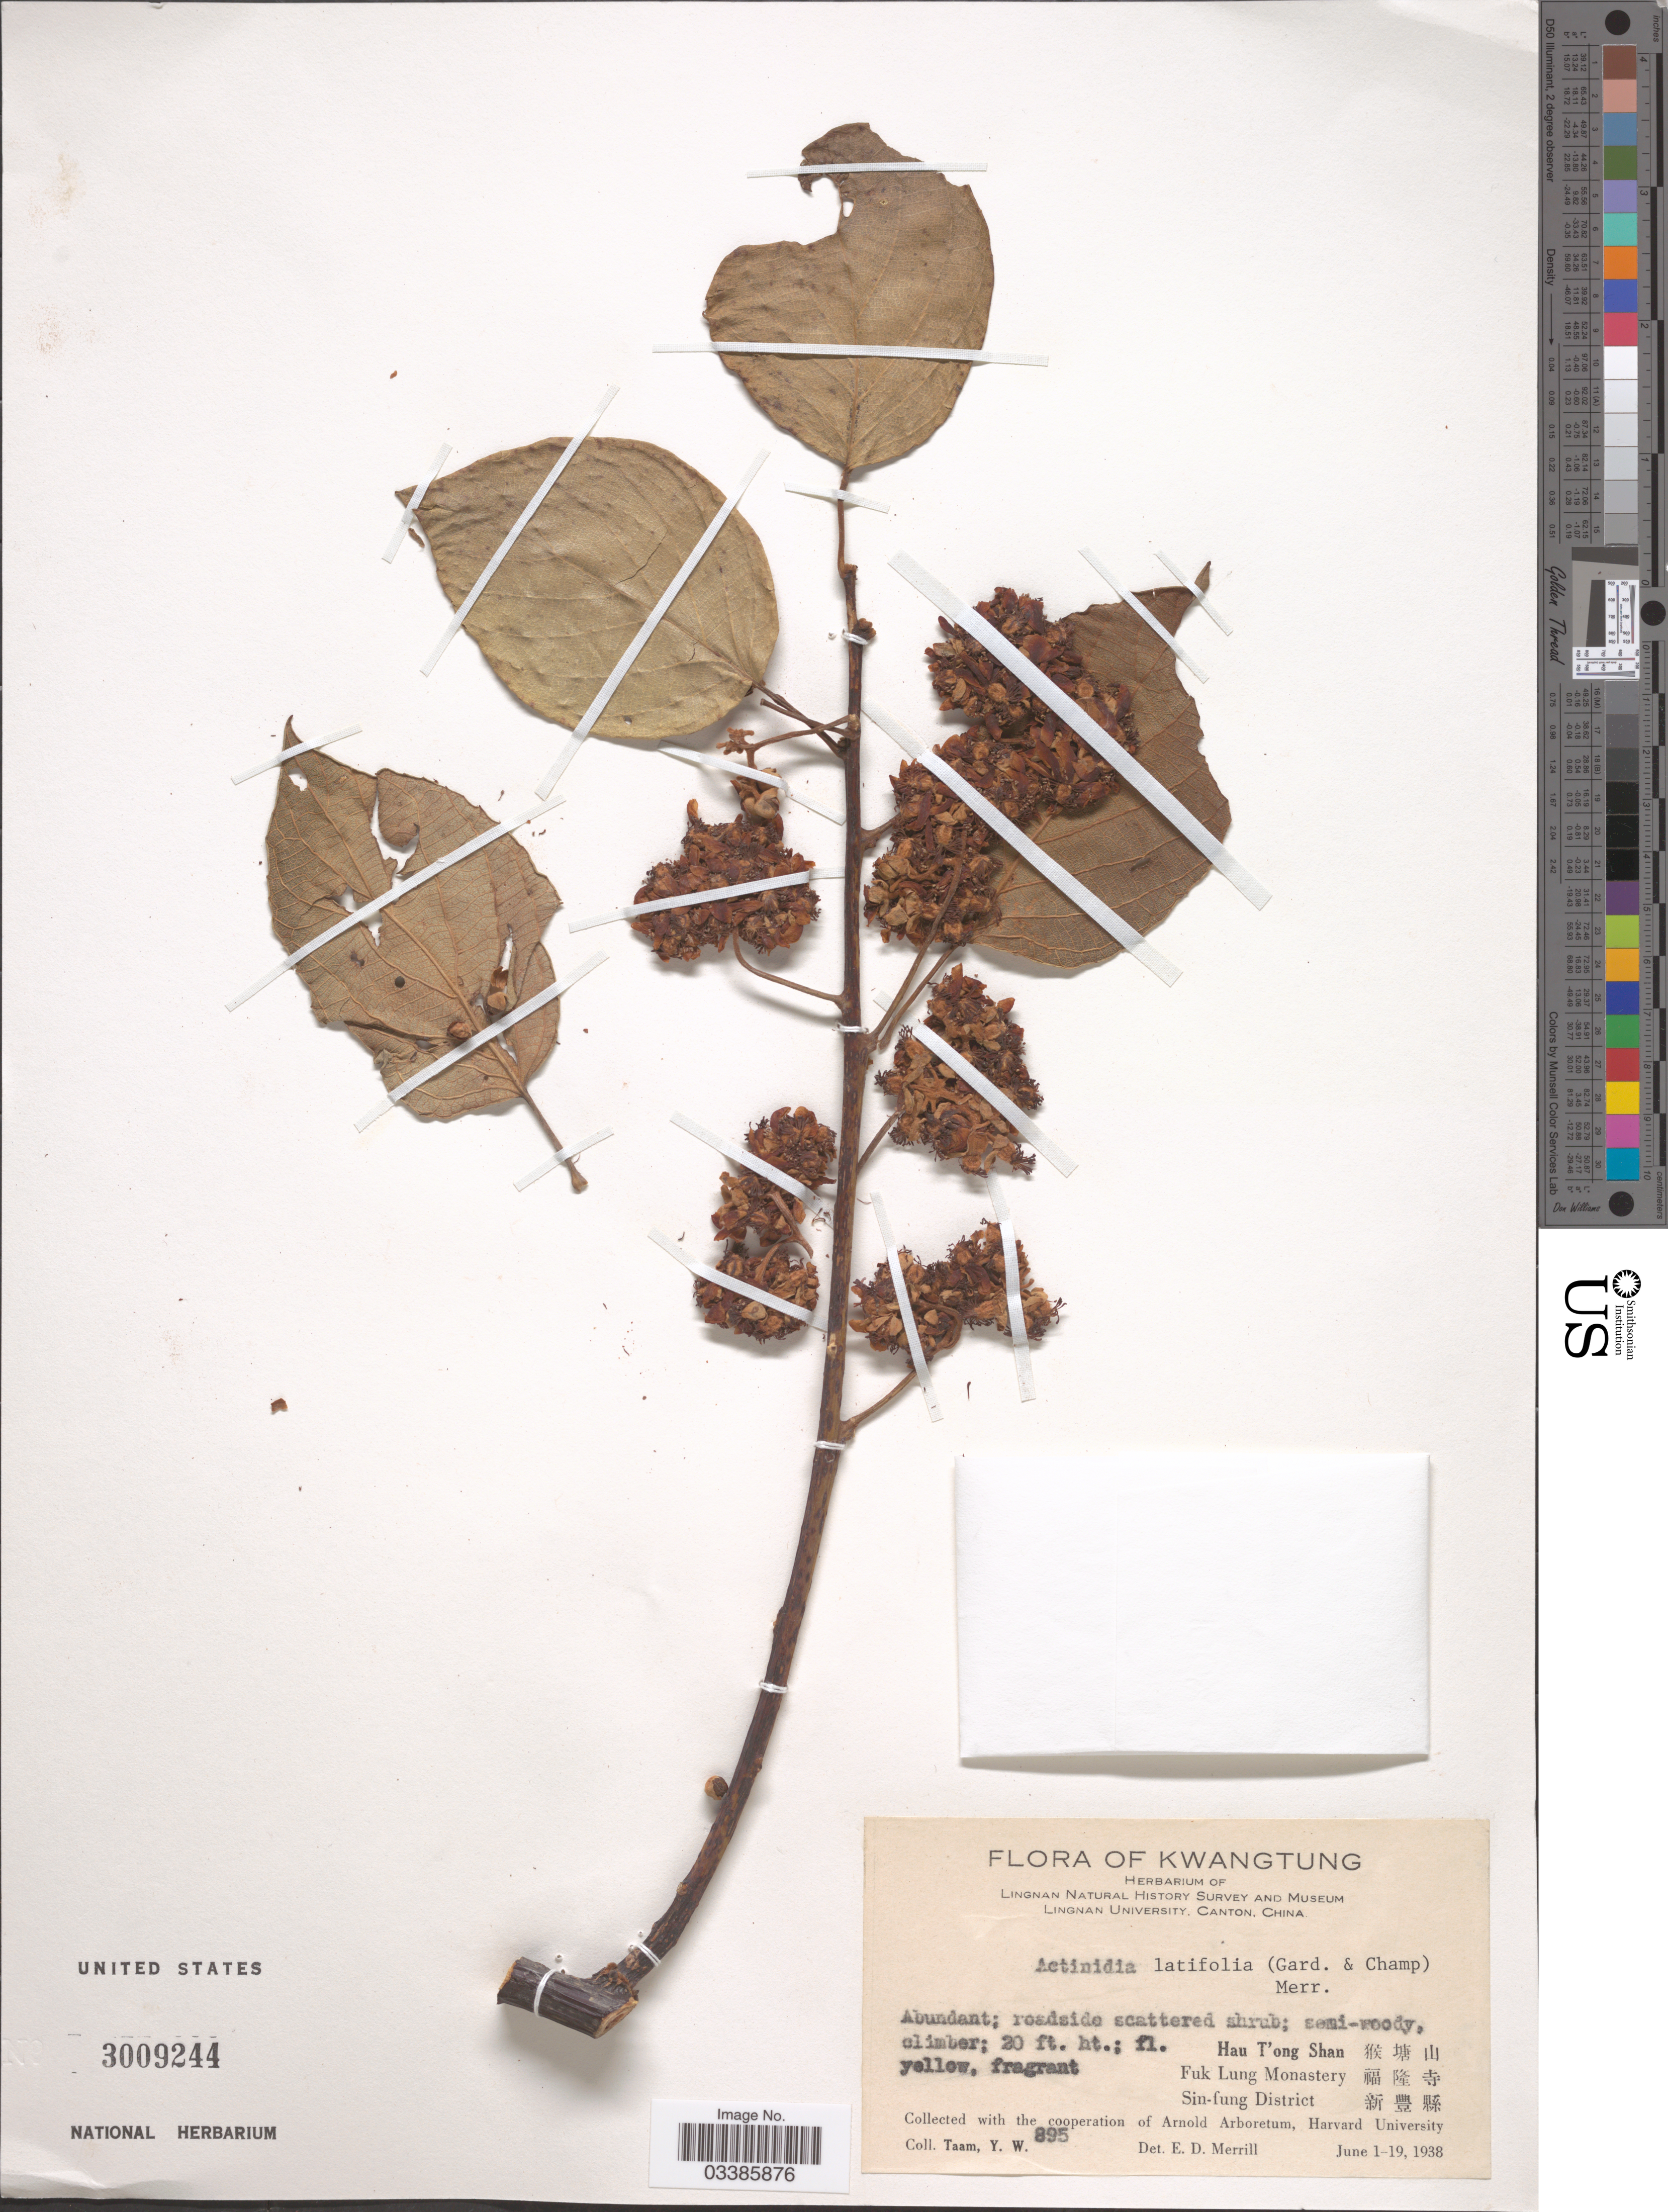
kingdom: Plantae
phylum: Tracheophyta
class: Magnoliopsida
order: Ericales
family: Actinidiaceae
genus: Actinidia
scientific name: Actinidia latifolia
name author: (Gardner & Champ.) Merr.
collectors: Y. W. Taam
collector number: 895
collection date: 1938-06-01/1938-06-19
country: China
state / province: Guangdong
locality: Kwangtung. Hau T'ong Shan X. Fuk Lung Monastery X. Sin-fung District X.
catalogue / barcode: US 3009244